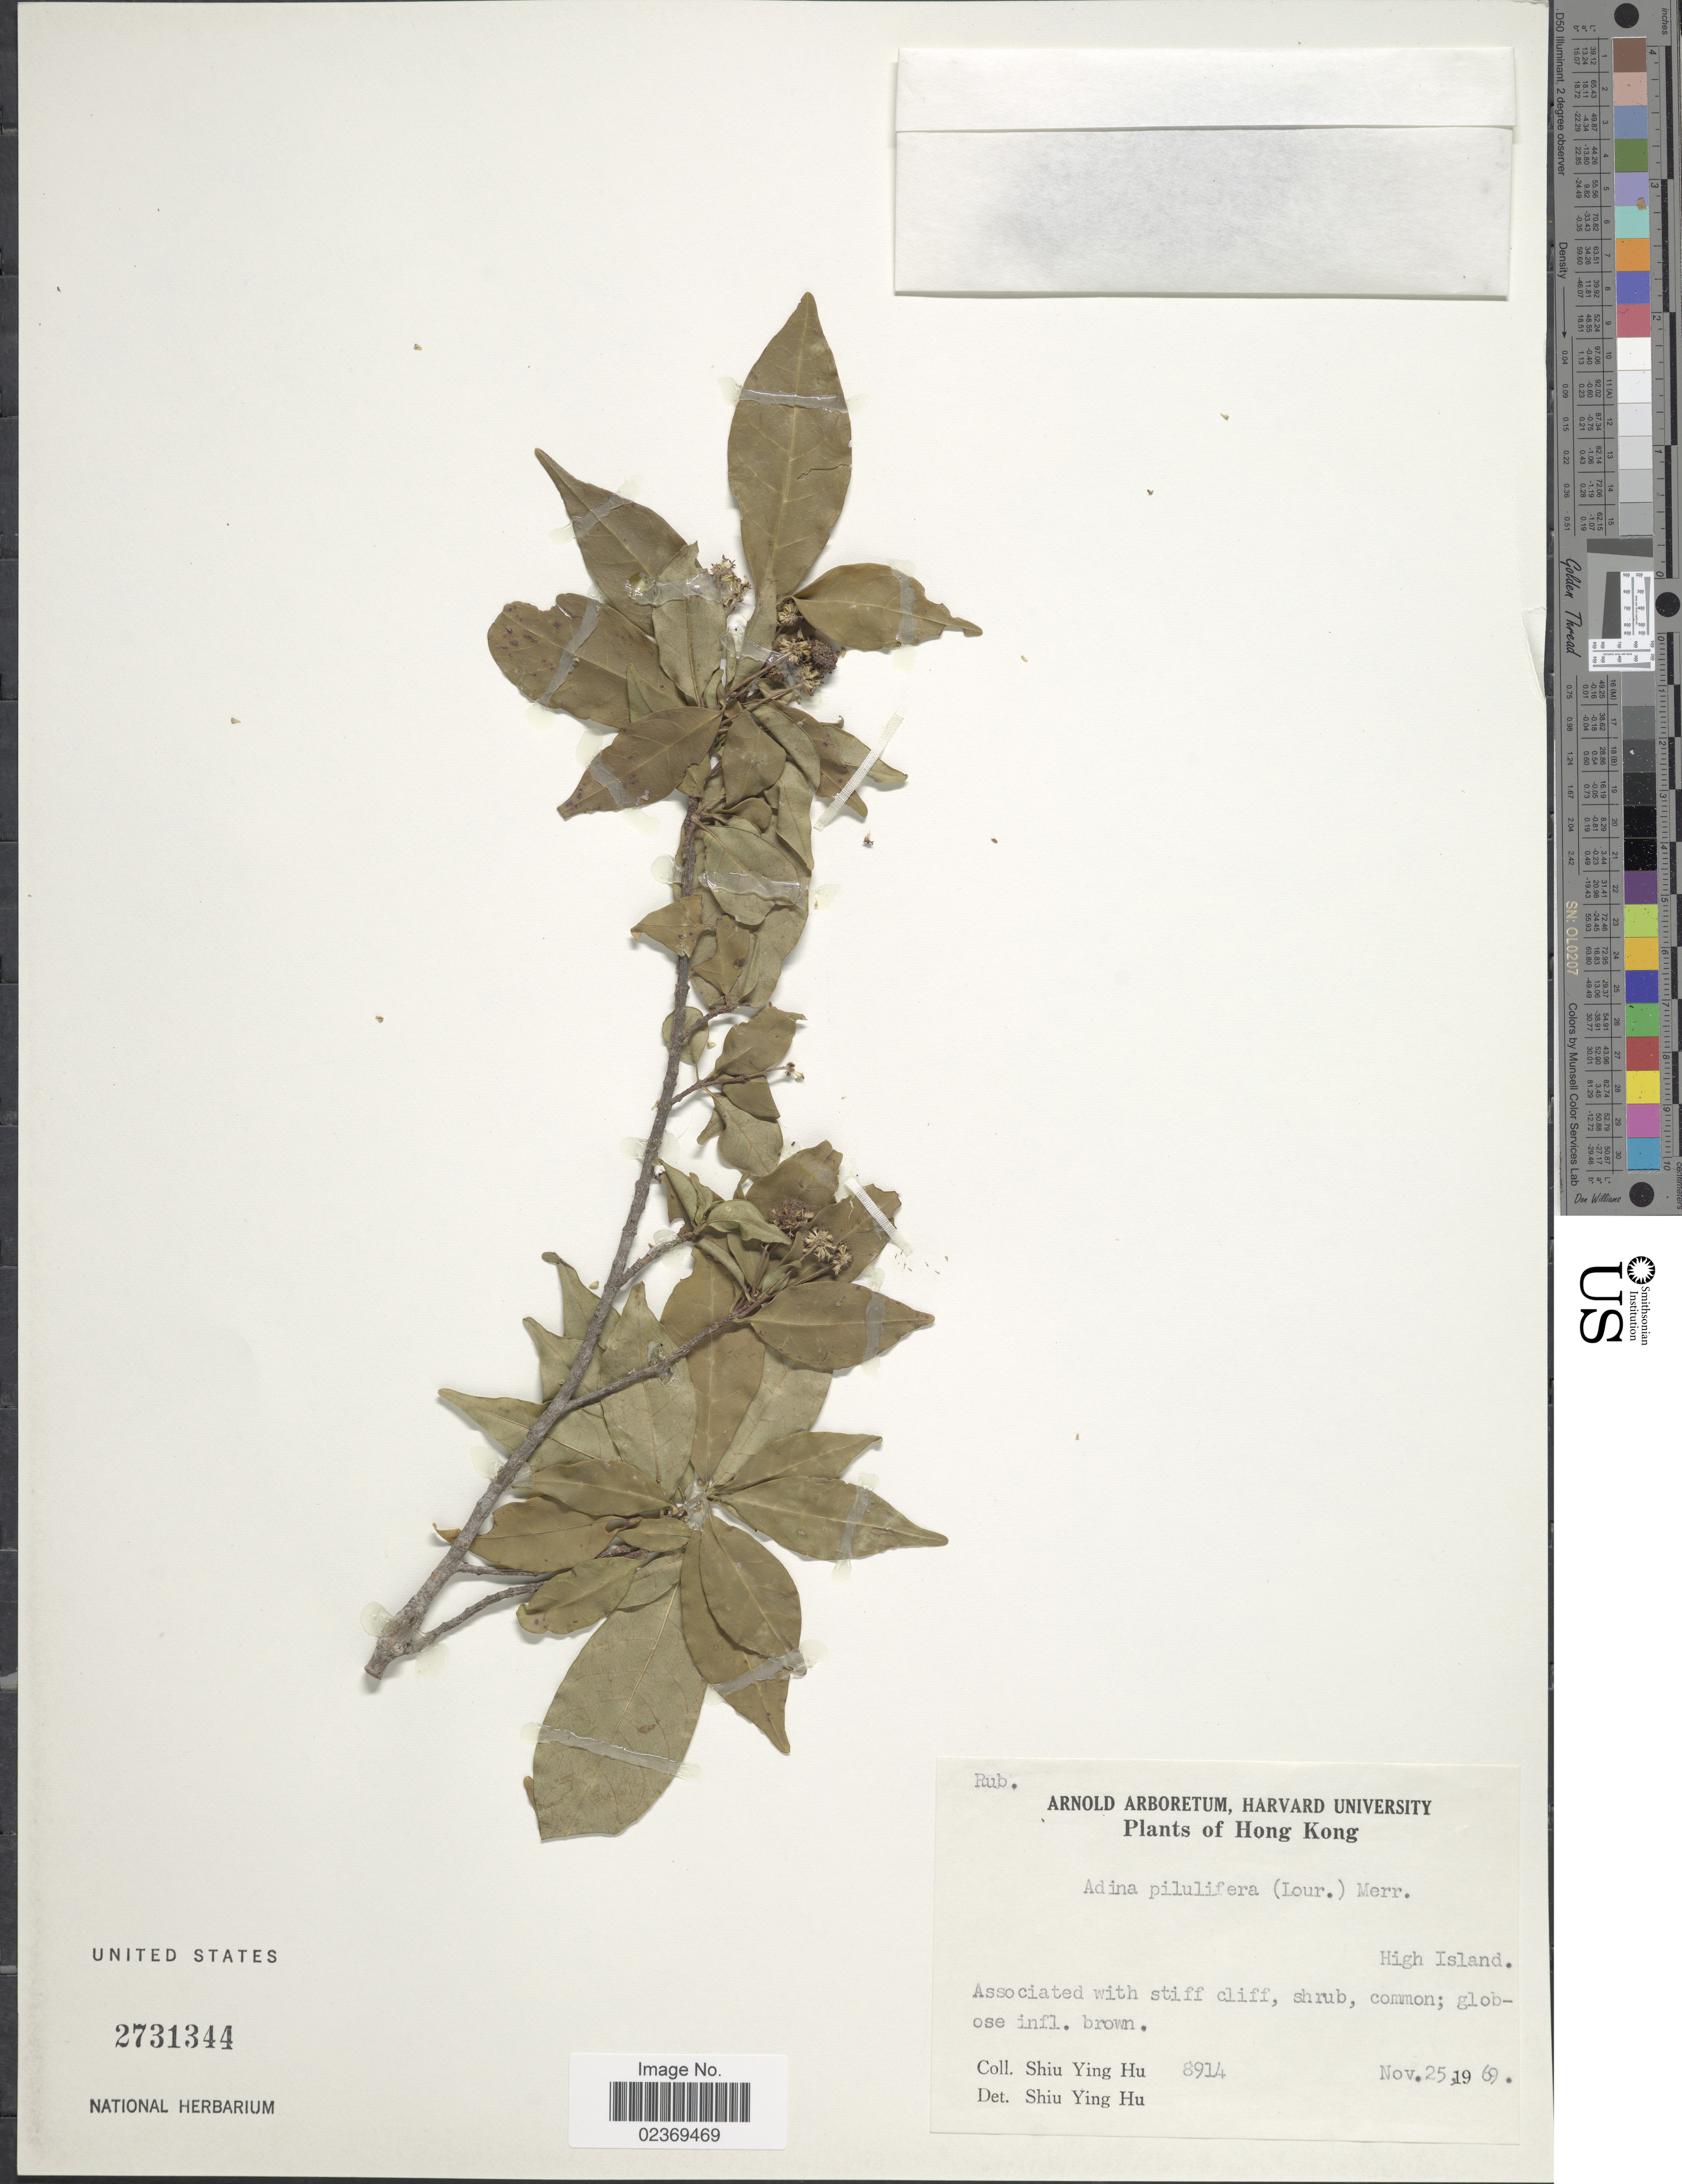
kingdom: Plantae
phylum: Tracheophyta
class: Magnoliopsida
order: Gentianales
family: Rubiaceae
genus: Adina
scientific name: Adina pilulifera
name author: (Lam.) Franch. & Drake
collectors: S. Y. Hu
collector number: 8914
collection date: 1969-11-25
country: China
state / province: Hong Kong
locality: High Island, associated with stiff cliff.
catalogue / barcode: US 2731344